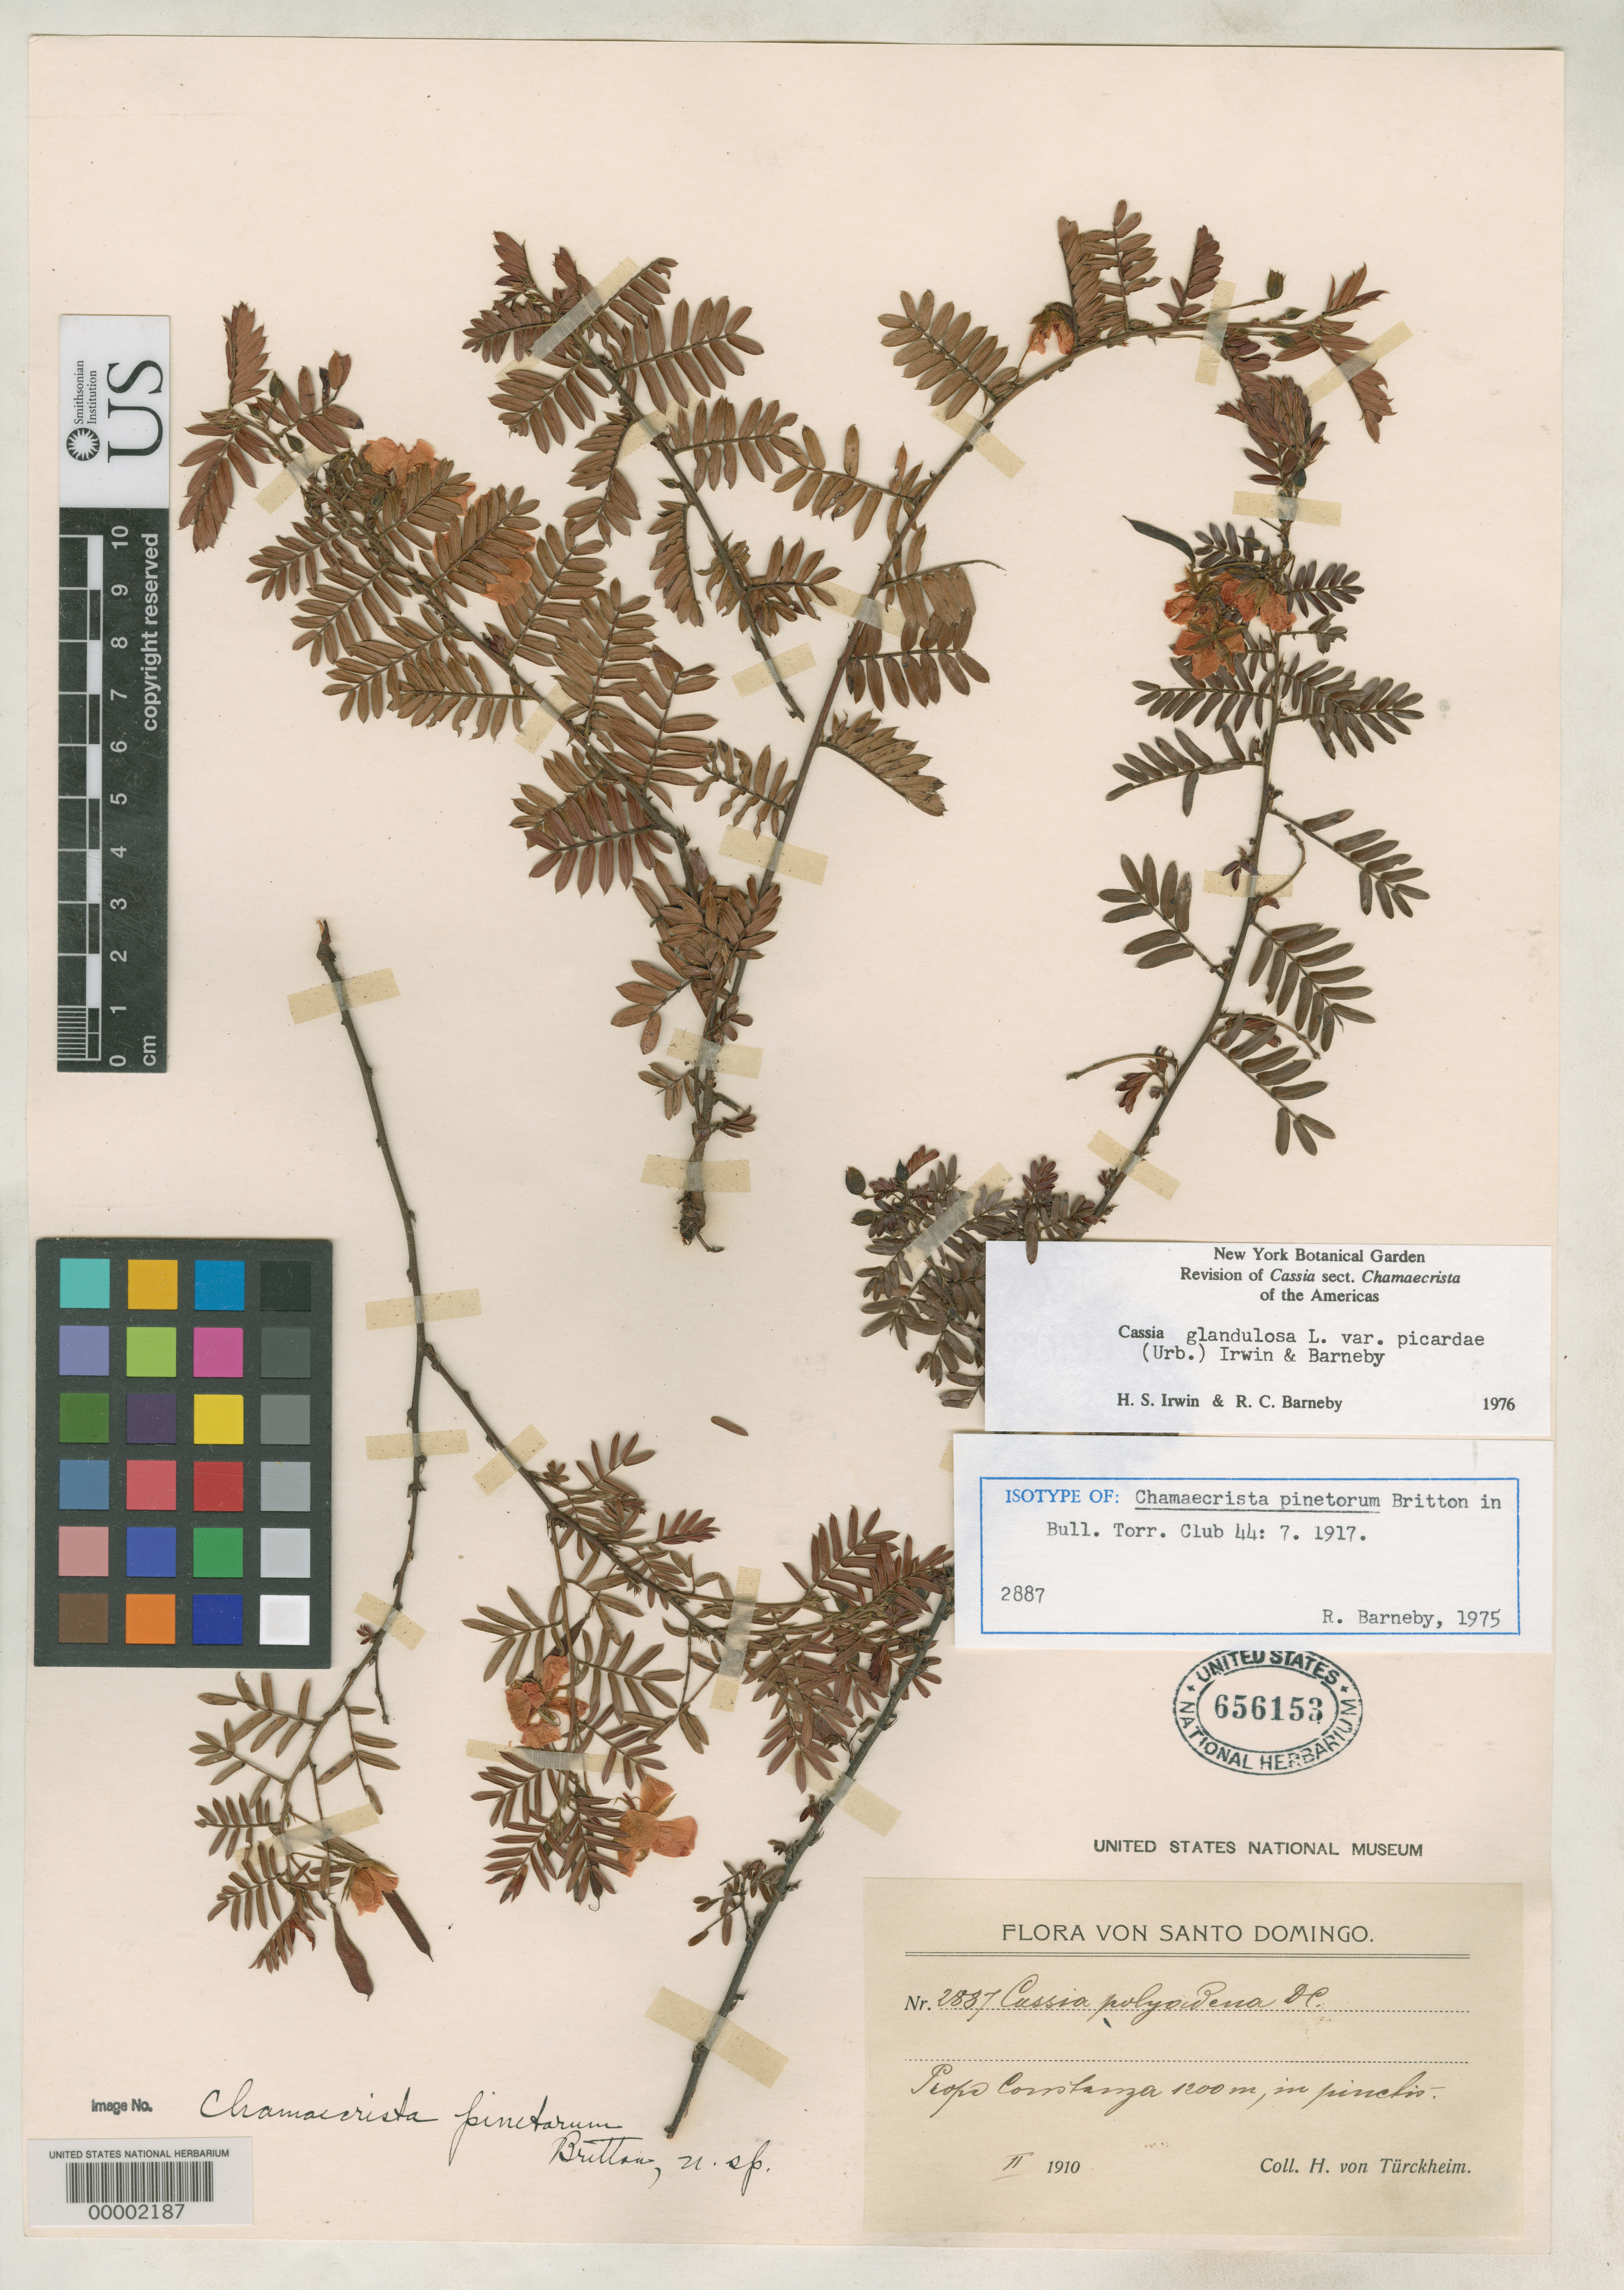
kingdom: Plantae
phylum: Tracheophyta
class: Magnoliopsida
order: Fabales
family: Fabaceae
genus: Chamaecrista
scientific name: Chamaecrista pinetorum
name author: Britton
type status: Isotype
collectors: H. von Türckheim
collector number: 2887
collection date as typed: Feb 1910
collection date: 1910-02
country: Dominican Republic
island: Hispaniola Island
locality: Near Constanza.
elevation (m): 1200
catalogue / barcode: US 656153